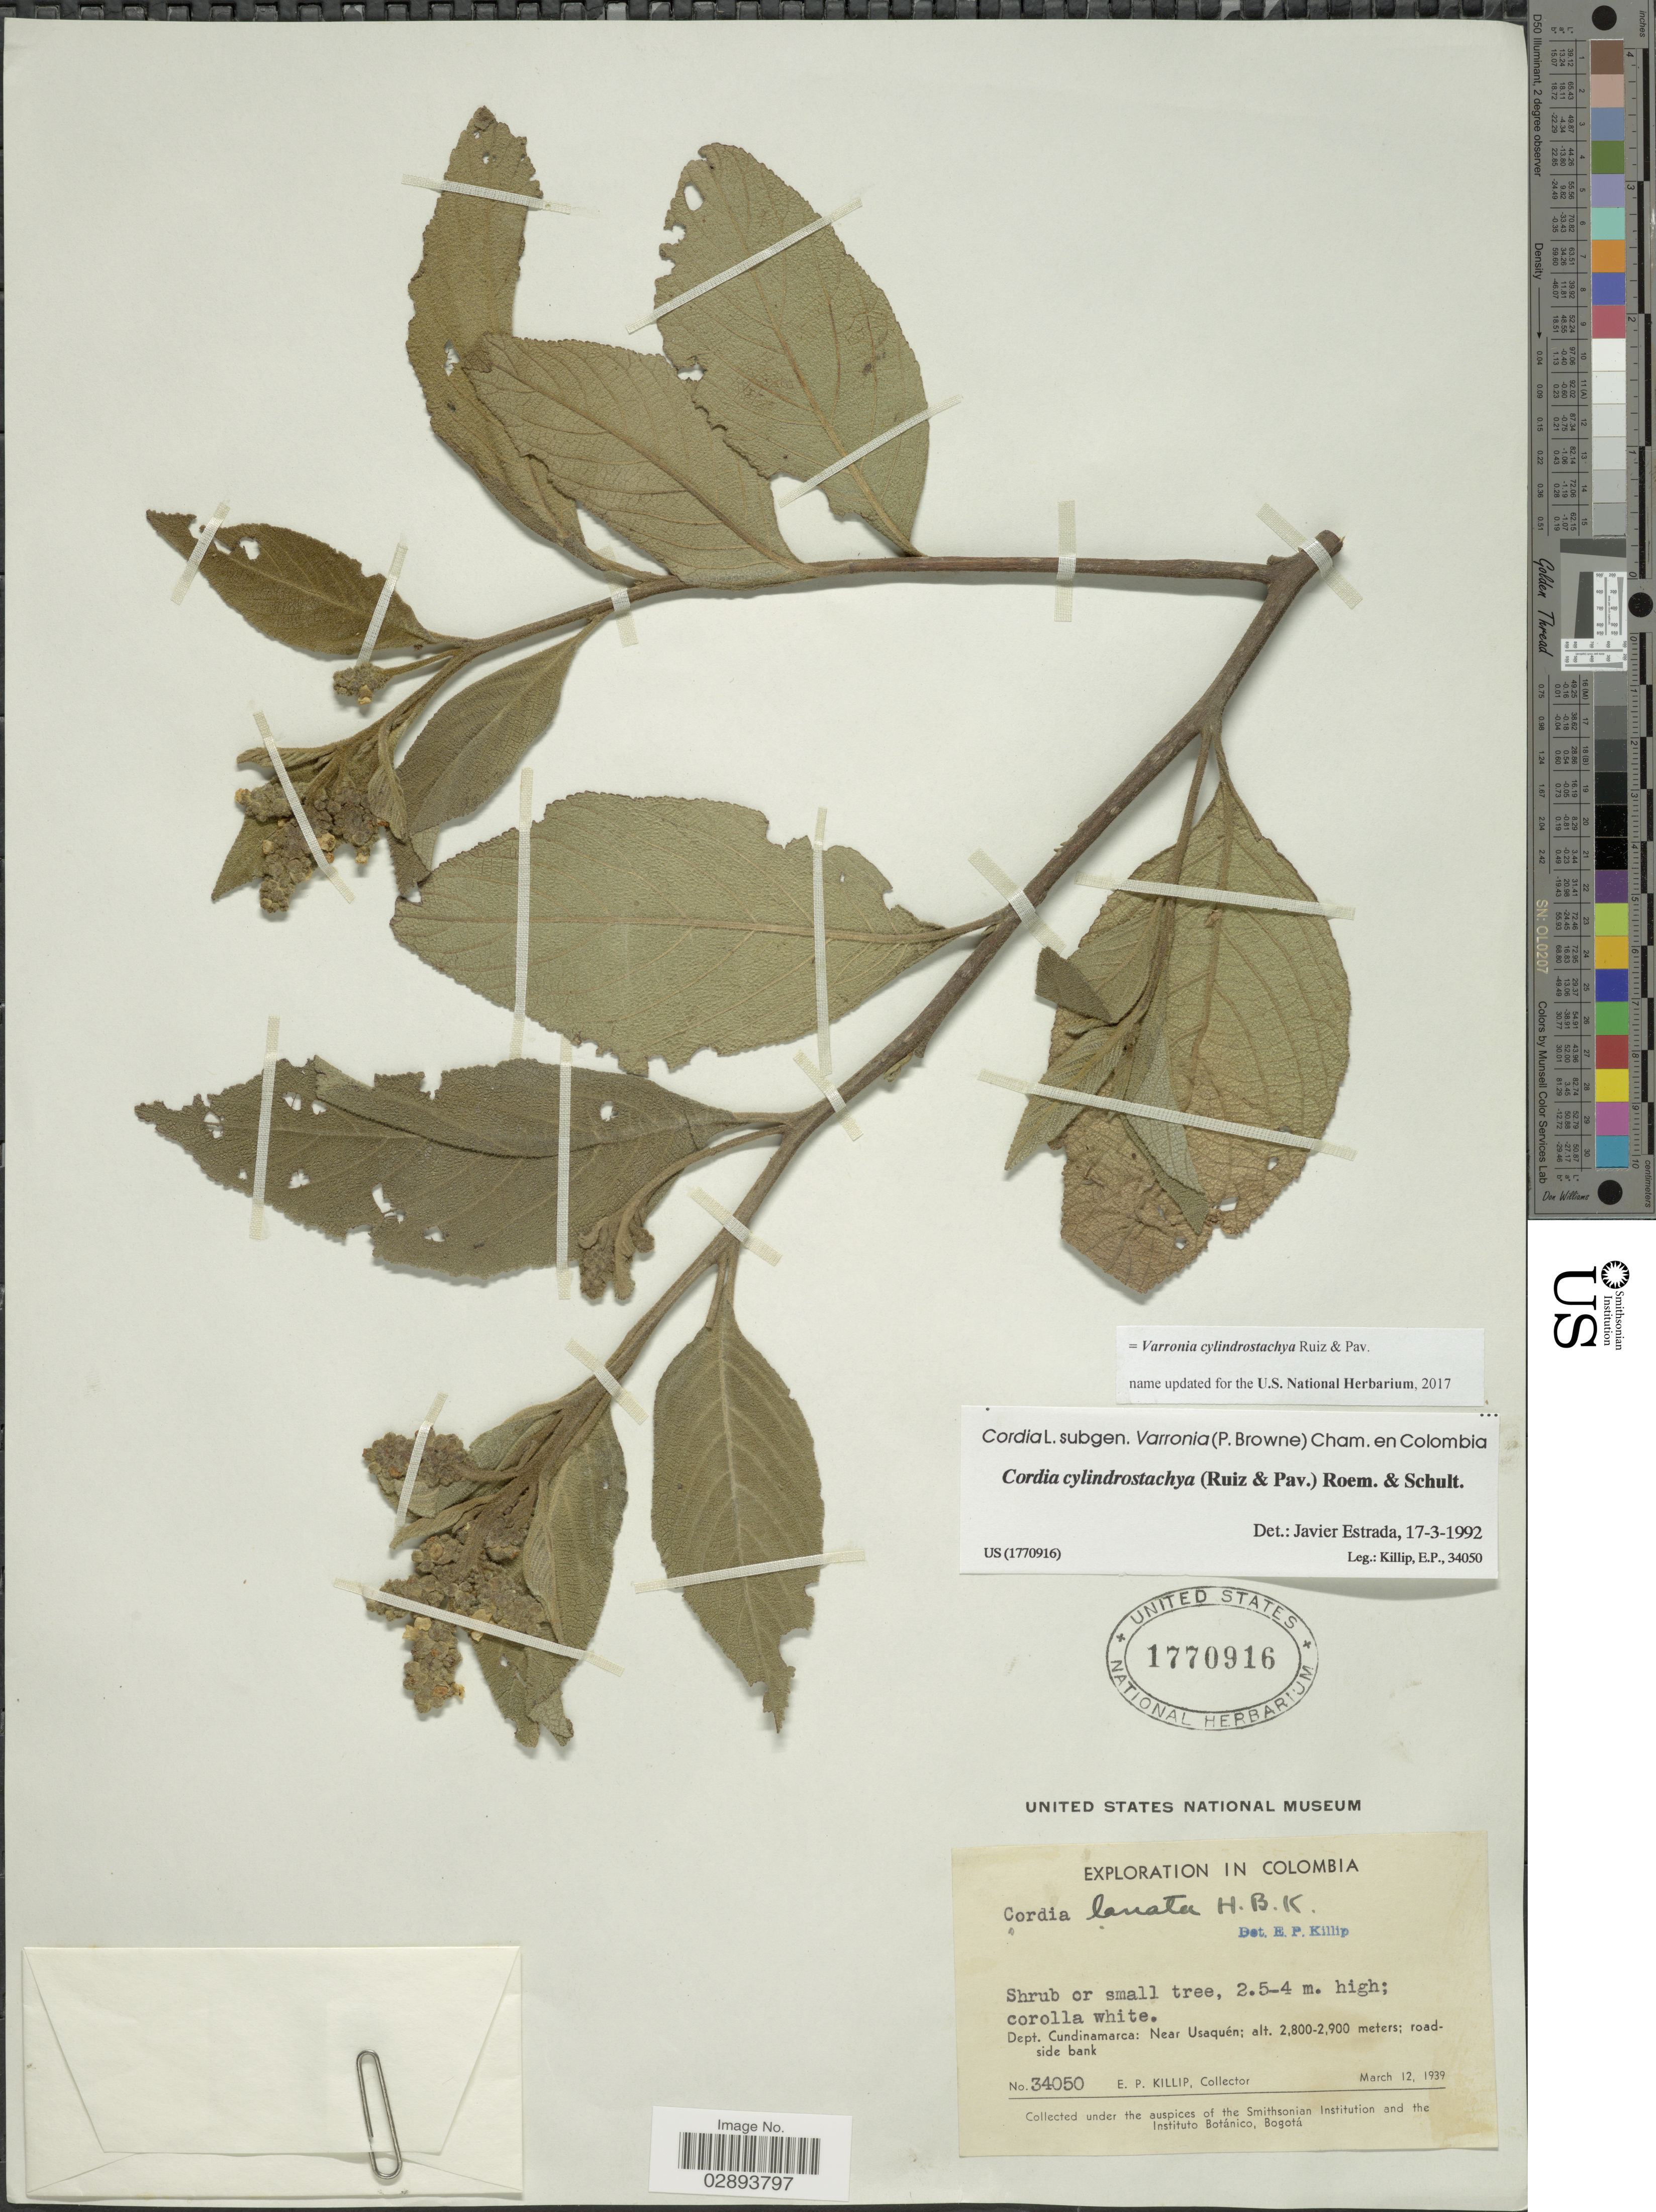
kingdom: Plantae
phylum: Tracheophyta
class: Magnoliopsida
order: Boraginales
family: Cordiaceae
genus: Varronia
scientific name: Varronia cylindrostachya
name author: Ruiz & Pav.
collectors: E. P. Killip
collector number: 34050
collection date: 1939-03-12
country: Colombia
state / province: Cundinamarca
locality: Dept. Cundinamarca, Near Usaquén, roadside bank.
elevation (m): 2800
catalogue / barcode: US 1770916